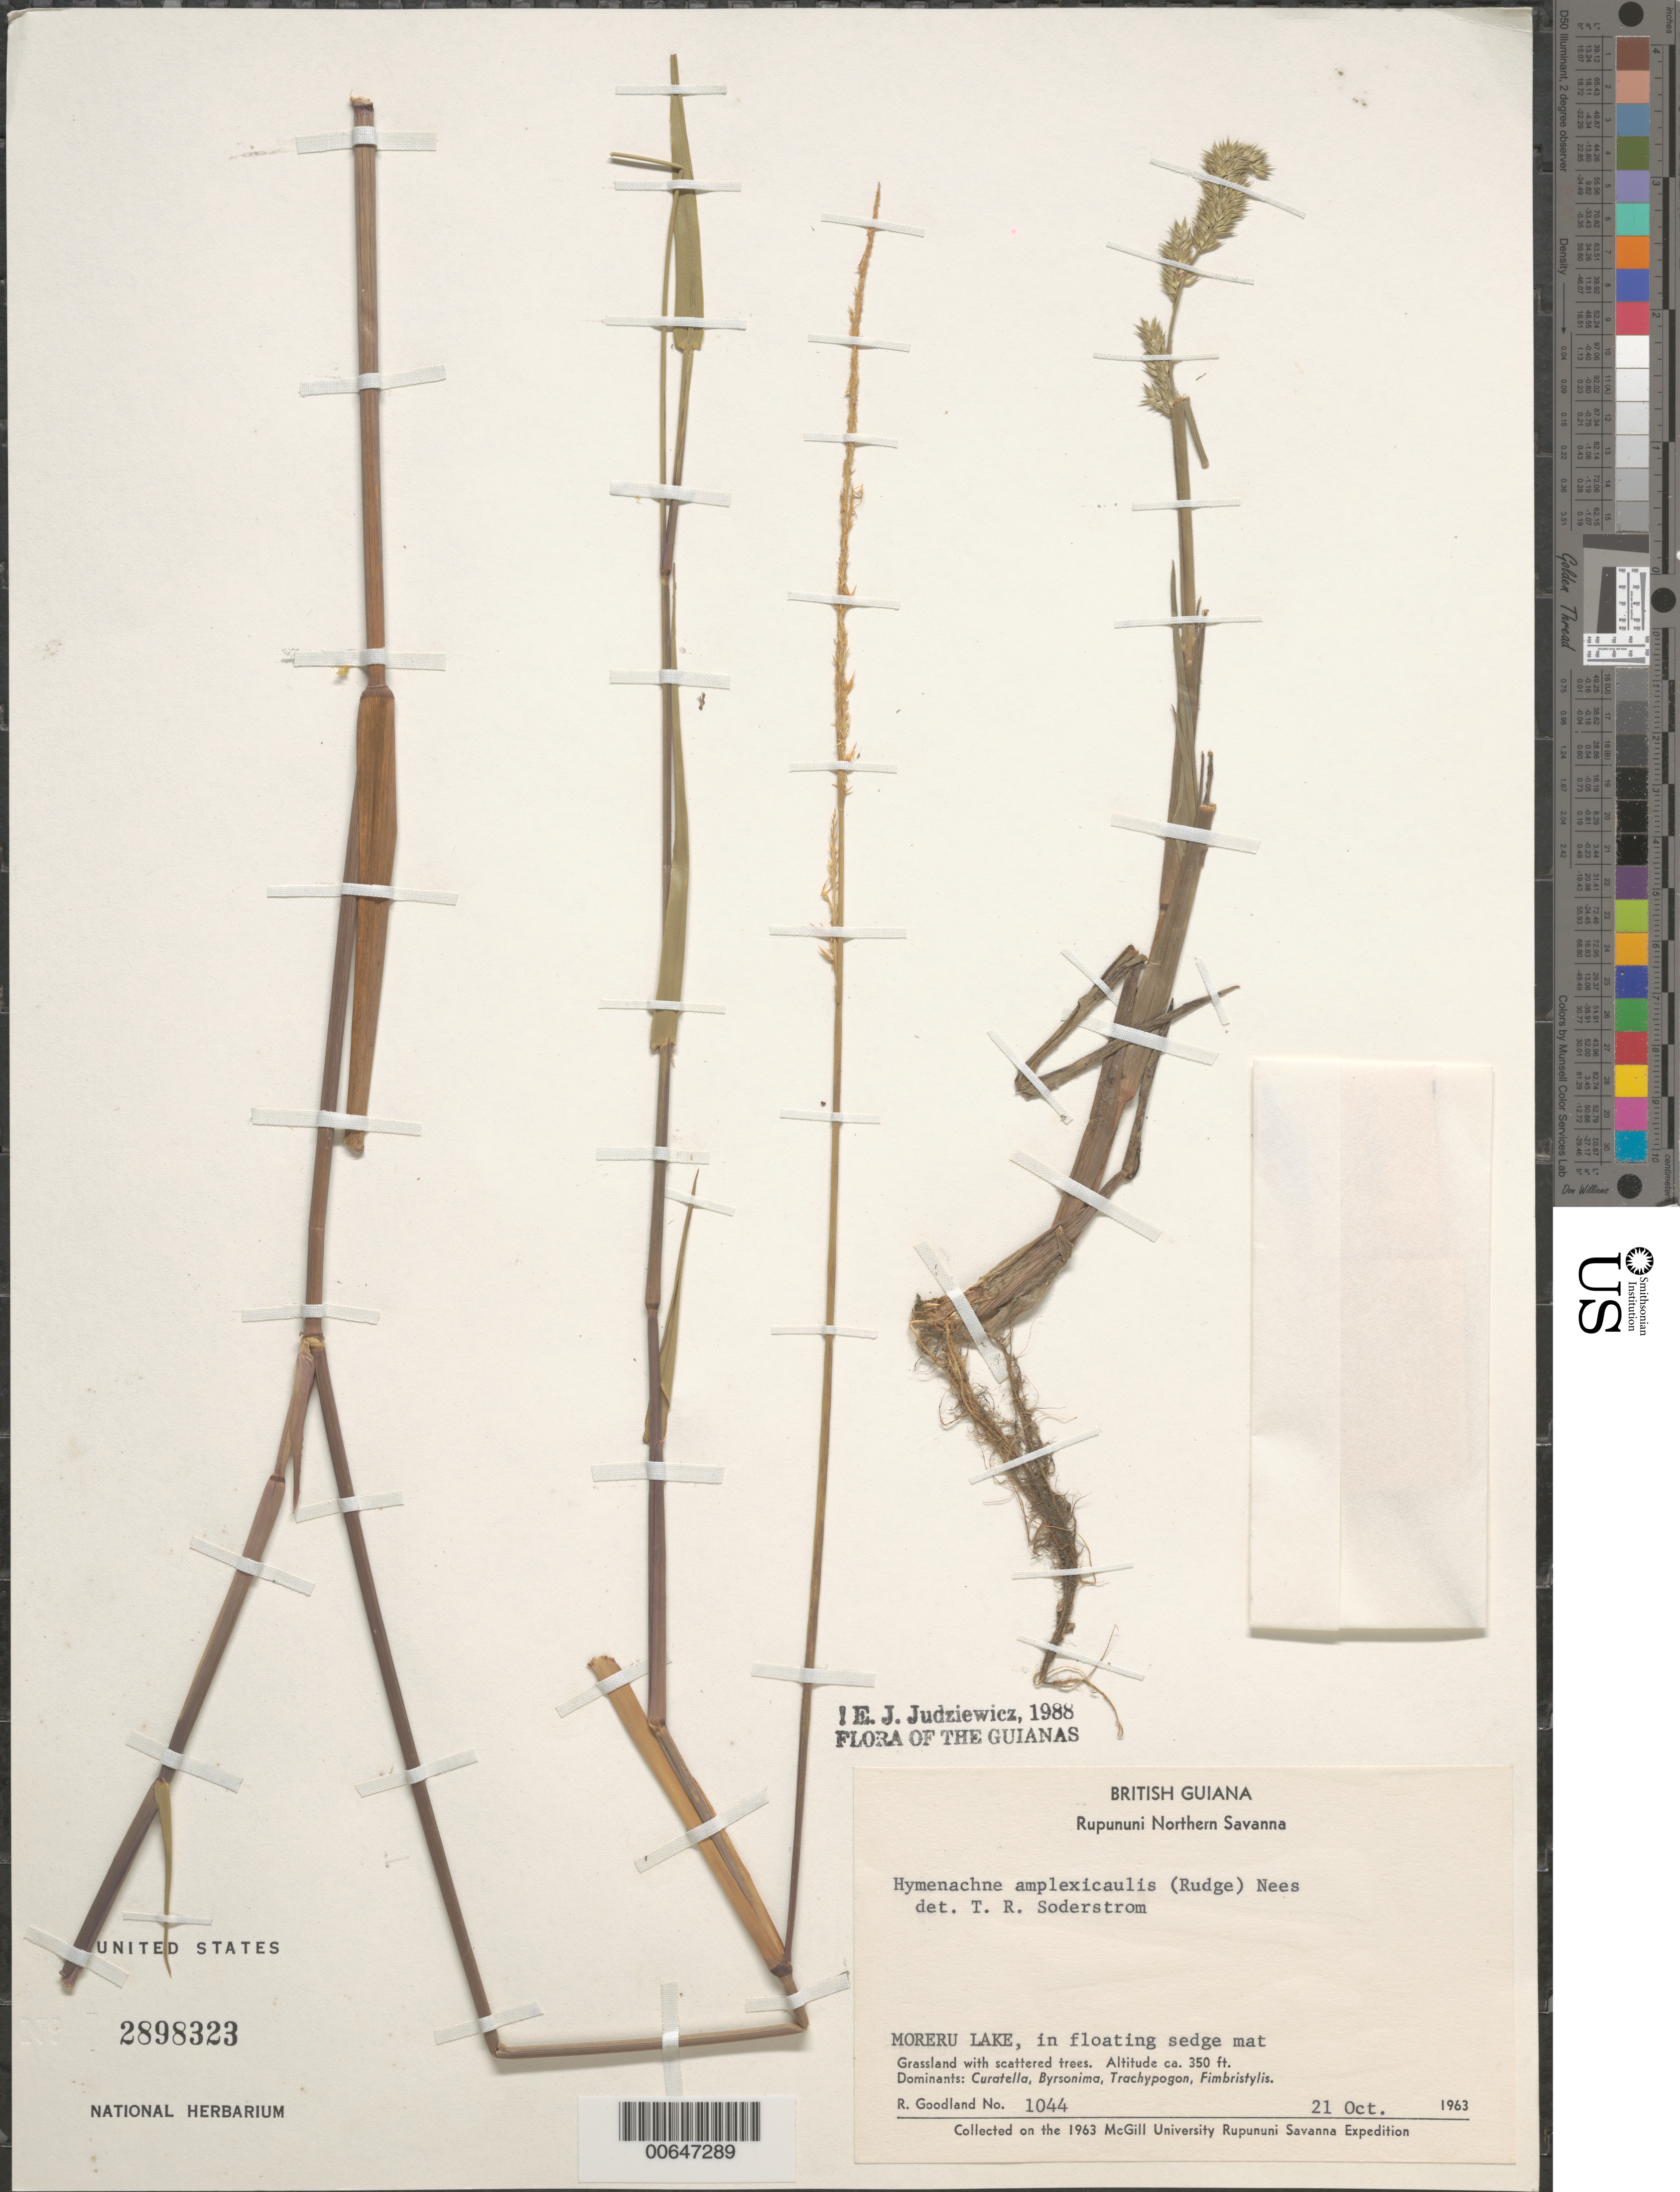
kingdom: Plantae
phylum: Tracheophyta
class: Liliopsida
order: Poales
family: Poaceae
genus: Hymenachne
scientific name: Hymenachne amplexicaulis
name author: (Rudge) Nees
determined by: Judziewicz, E. J.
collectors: R. Goodland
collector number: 1044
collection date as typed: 20-Oct-63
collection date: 1963-10-20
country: Guyana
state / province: U. Takutu-U. Essequibo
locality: Rupununi Northern Savanna, Moreru Lake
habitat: In floating sedge mat. Grassland with scattered trees. Dominants: Curatella, Byrsonima, Trachypogon & Fimbristylis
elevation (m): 107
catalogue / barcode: US 2898323